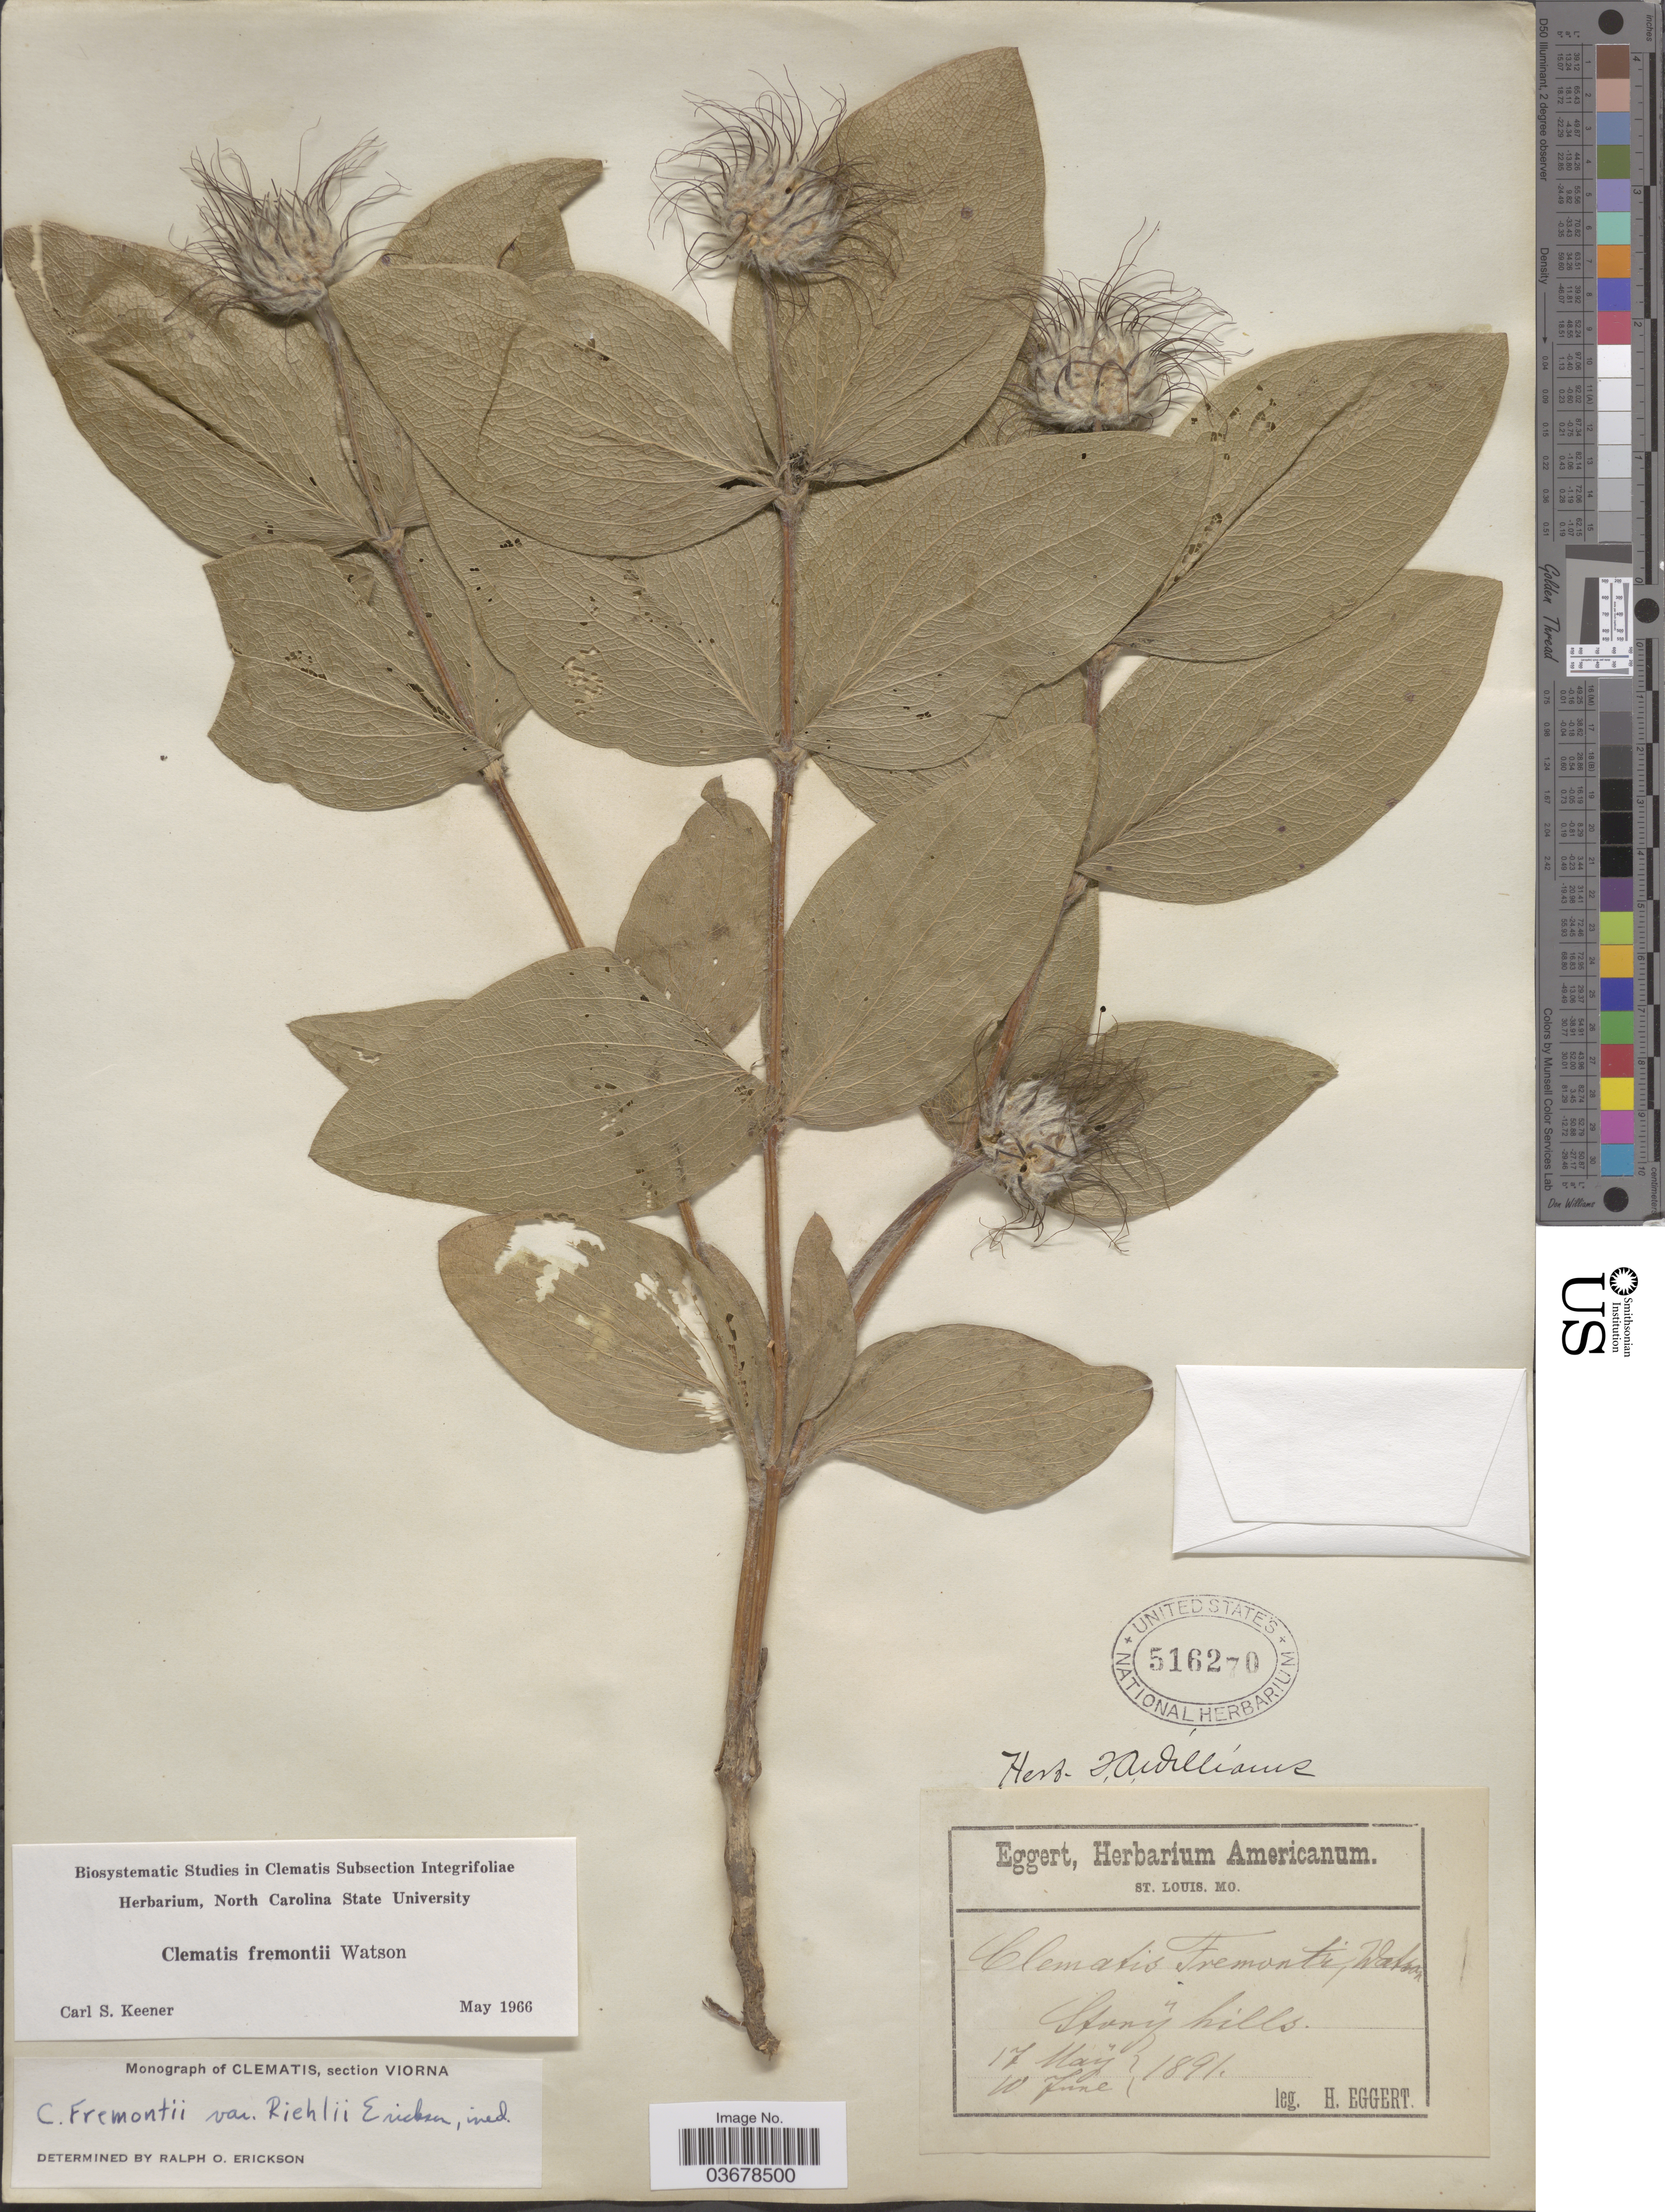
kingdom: Plantae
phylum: Tracheophyta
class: Magnoliopsida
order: Ranunculales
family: Ranunculaceae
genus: Clematis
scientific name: Clematis viorna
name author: L.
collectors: H. Eggert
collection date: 1891-05-17/1891-06-10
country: United States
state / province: Missouri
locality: Stony Hills.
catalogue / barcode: US 516270